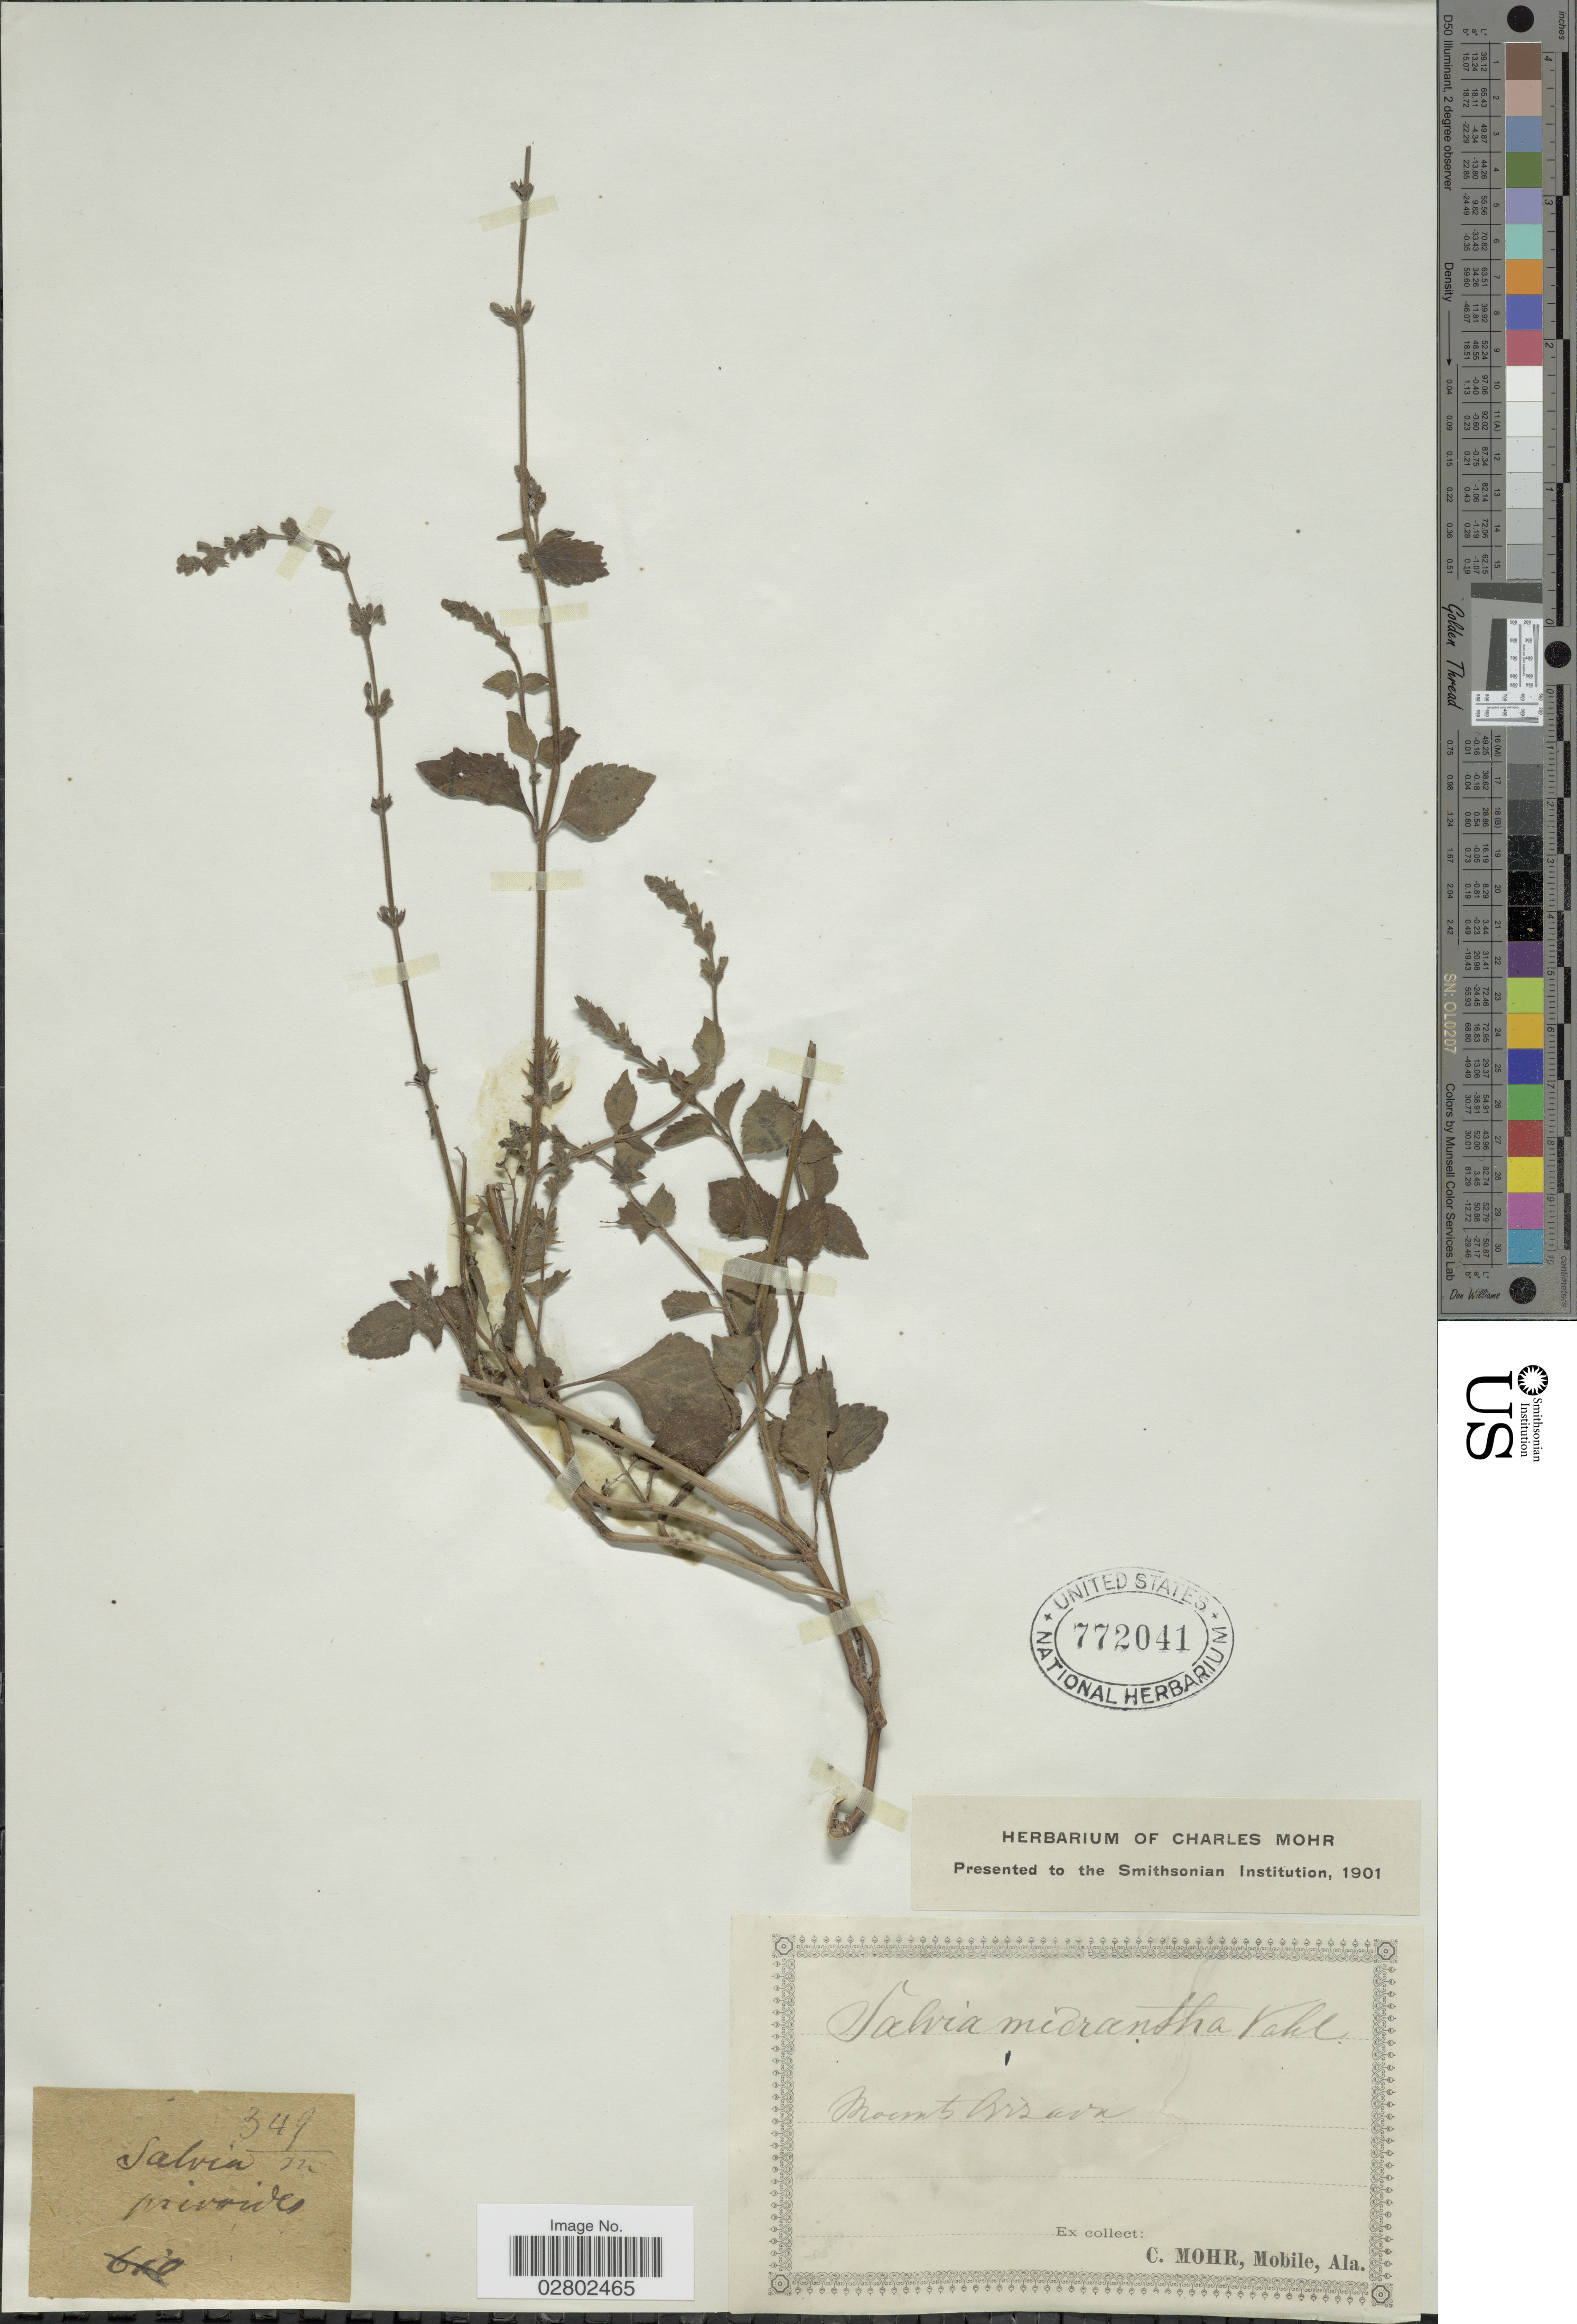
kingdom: Plantae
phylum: Tracheophyta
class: Magnoliopsida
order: Lamiales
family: Lamiaceae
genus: Salvia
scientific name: Salvia occidentalis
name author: Sw.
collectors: Mohr, C. T. (herbarium)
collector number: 349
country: Mexico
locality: Mounts Orizava.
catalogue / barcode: US 772041